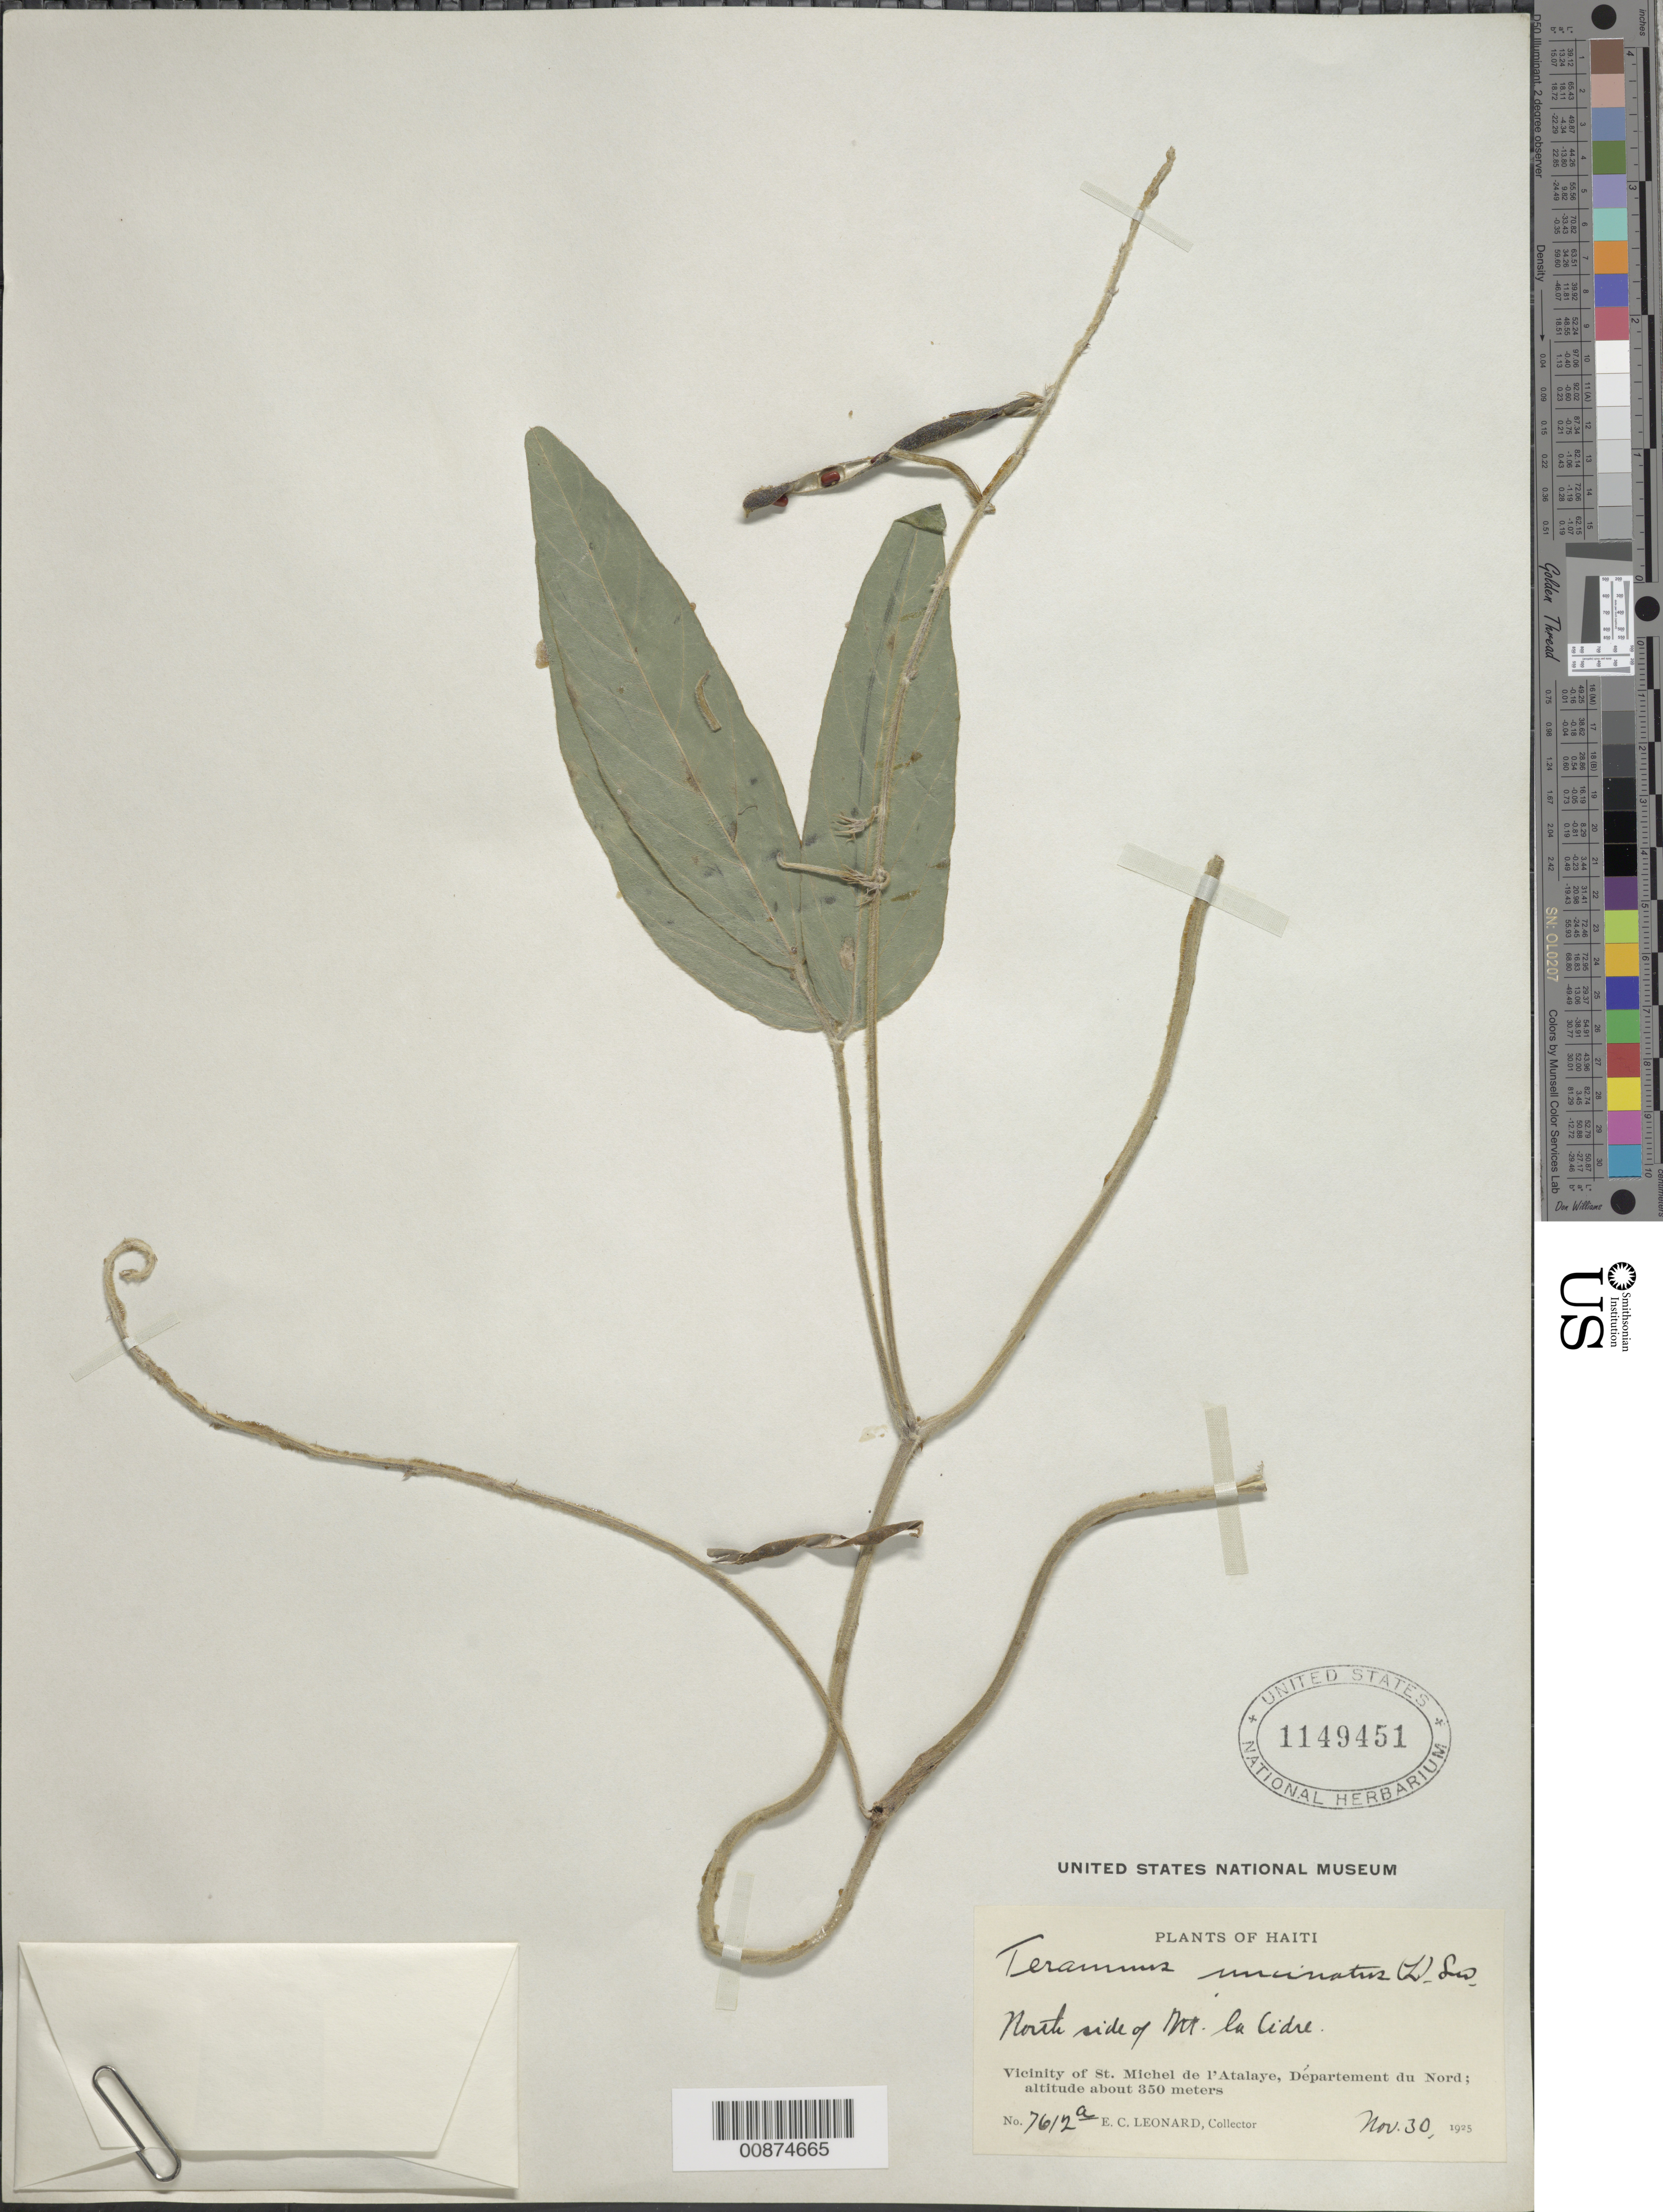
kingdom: Plantae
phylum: Tracheophyta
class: Magnoliopsida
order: Fabales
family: Fabaceae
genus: Teramnus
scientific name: Teramnus uncinatus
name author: (L.) Sw.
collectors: E. C. Leonard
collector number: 7612a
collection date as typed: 30 Nov 1925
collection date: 1925-11-30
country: Haiti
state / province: Nord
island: Hispaniola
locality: Vicinity of St. Michel de l'Atalaye. North side of Mt. la Cidre.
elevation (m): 350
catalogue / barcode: US 1149451